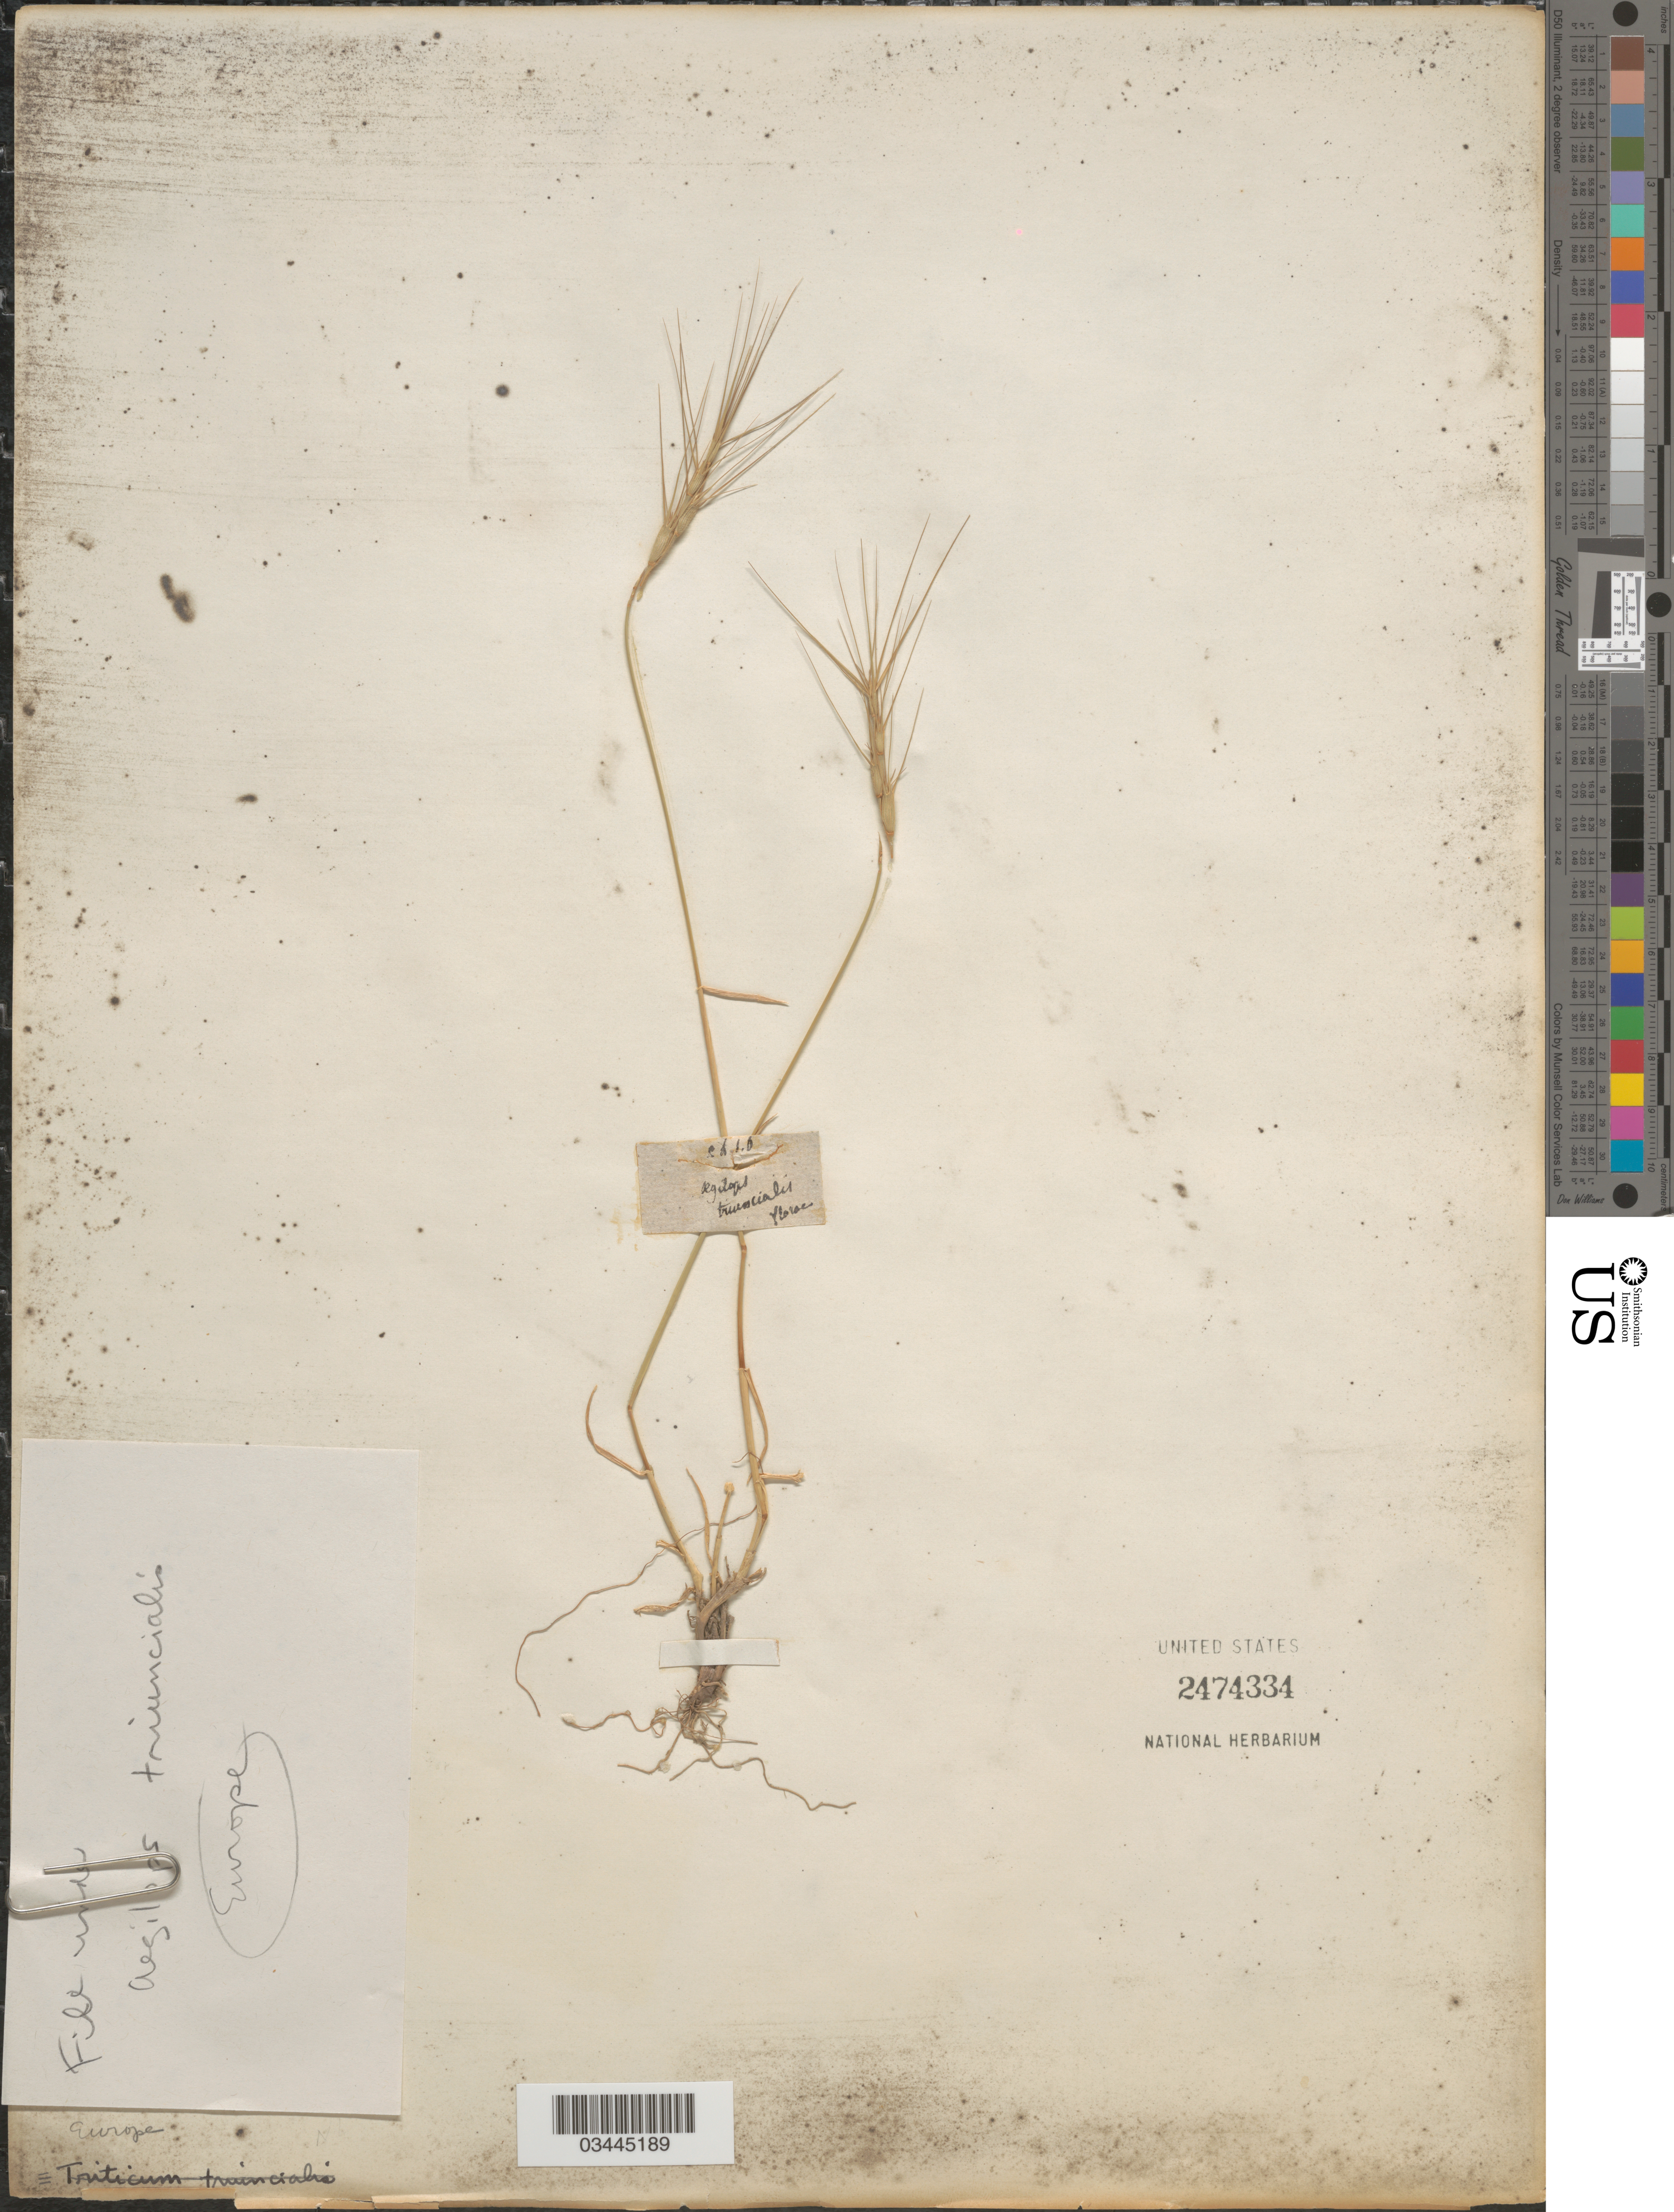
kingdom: Plantae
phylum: Tracheophyta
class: Liliopsida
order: Poales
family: Poaceae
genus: Aegilops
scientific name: Aegilops triuncialis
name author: L.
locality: Europe.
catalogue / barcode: US 2474334